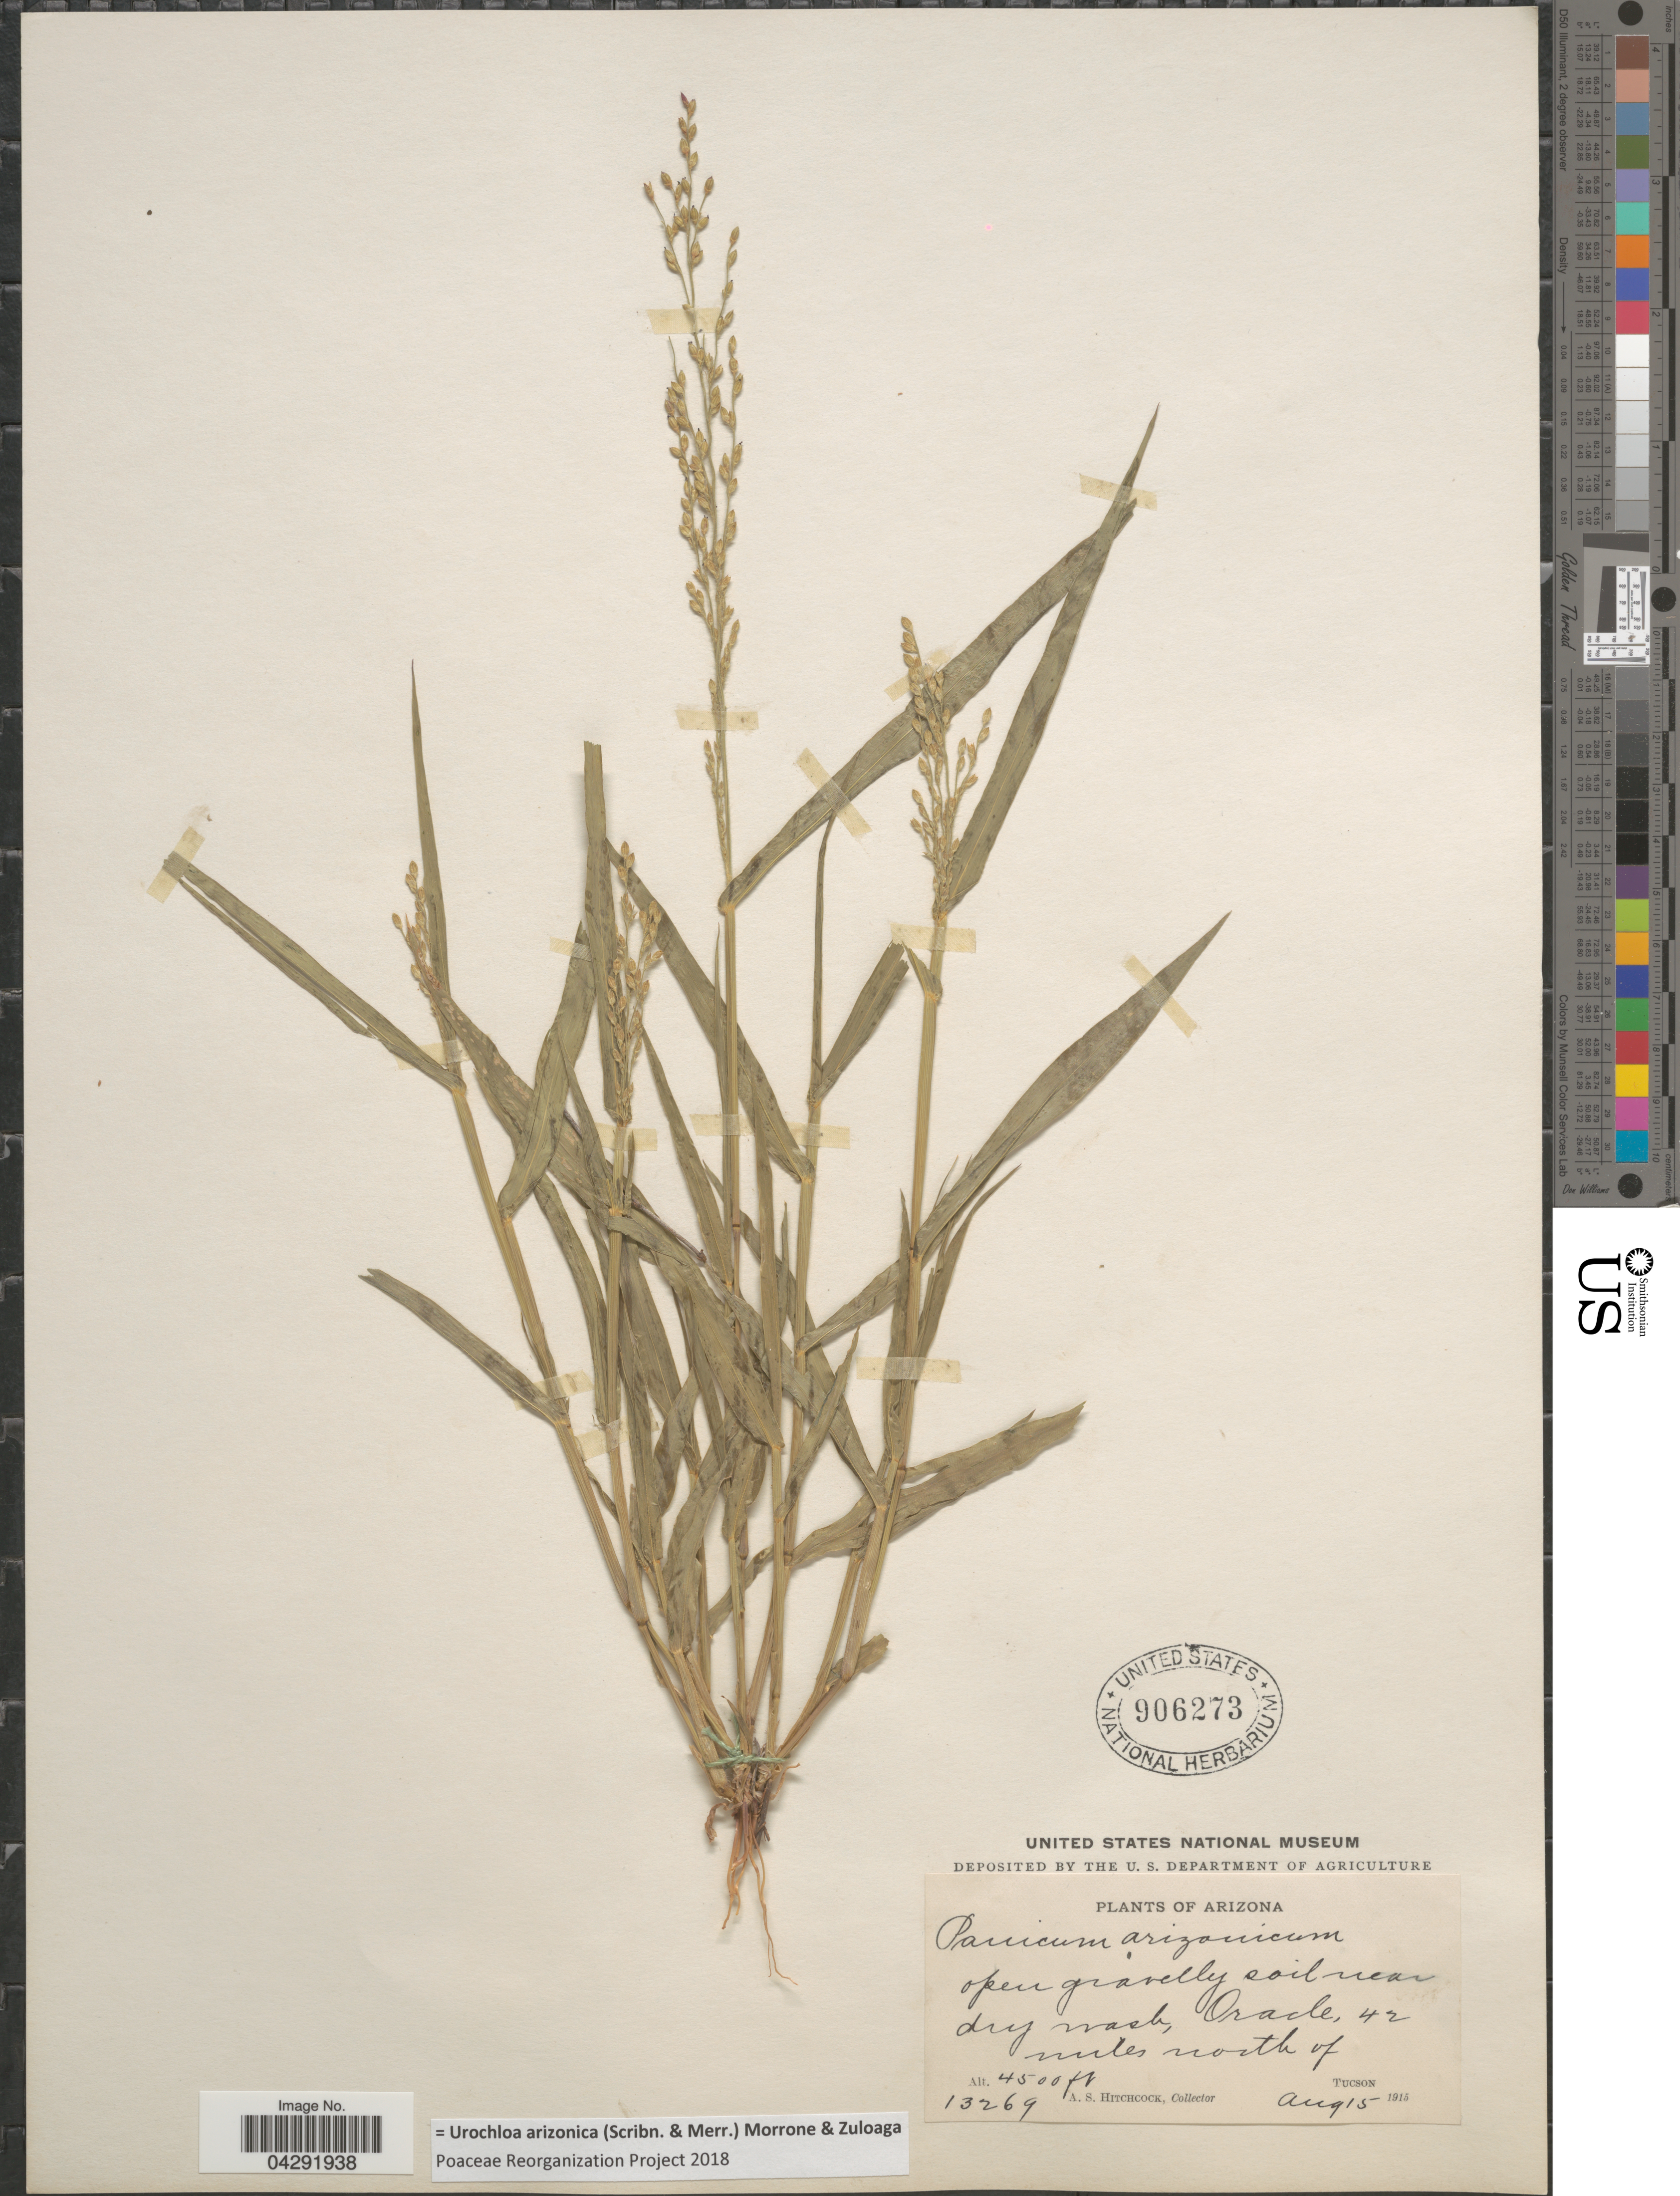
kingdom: Plantae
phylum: Tracheophyta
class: Liliopsida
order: Poales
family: Poaceae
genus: Urochloa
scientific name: Urochloa arizonica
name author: (Scribn. & Merr.) Morrone & Zuloaga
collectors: A. S. Hitchcock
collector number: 13269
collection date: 1915-08-15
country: United States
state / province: Arizona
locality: Open gravelly soil near dry wash, Oracle, 42 miles north of Tucson.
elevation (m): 1372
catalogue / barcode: US 906273